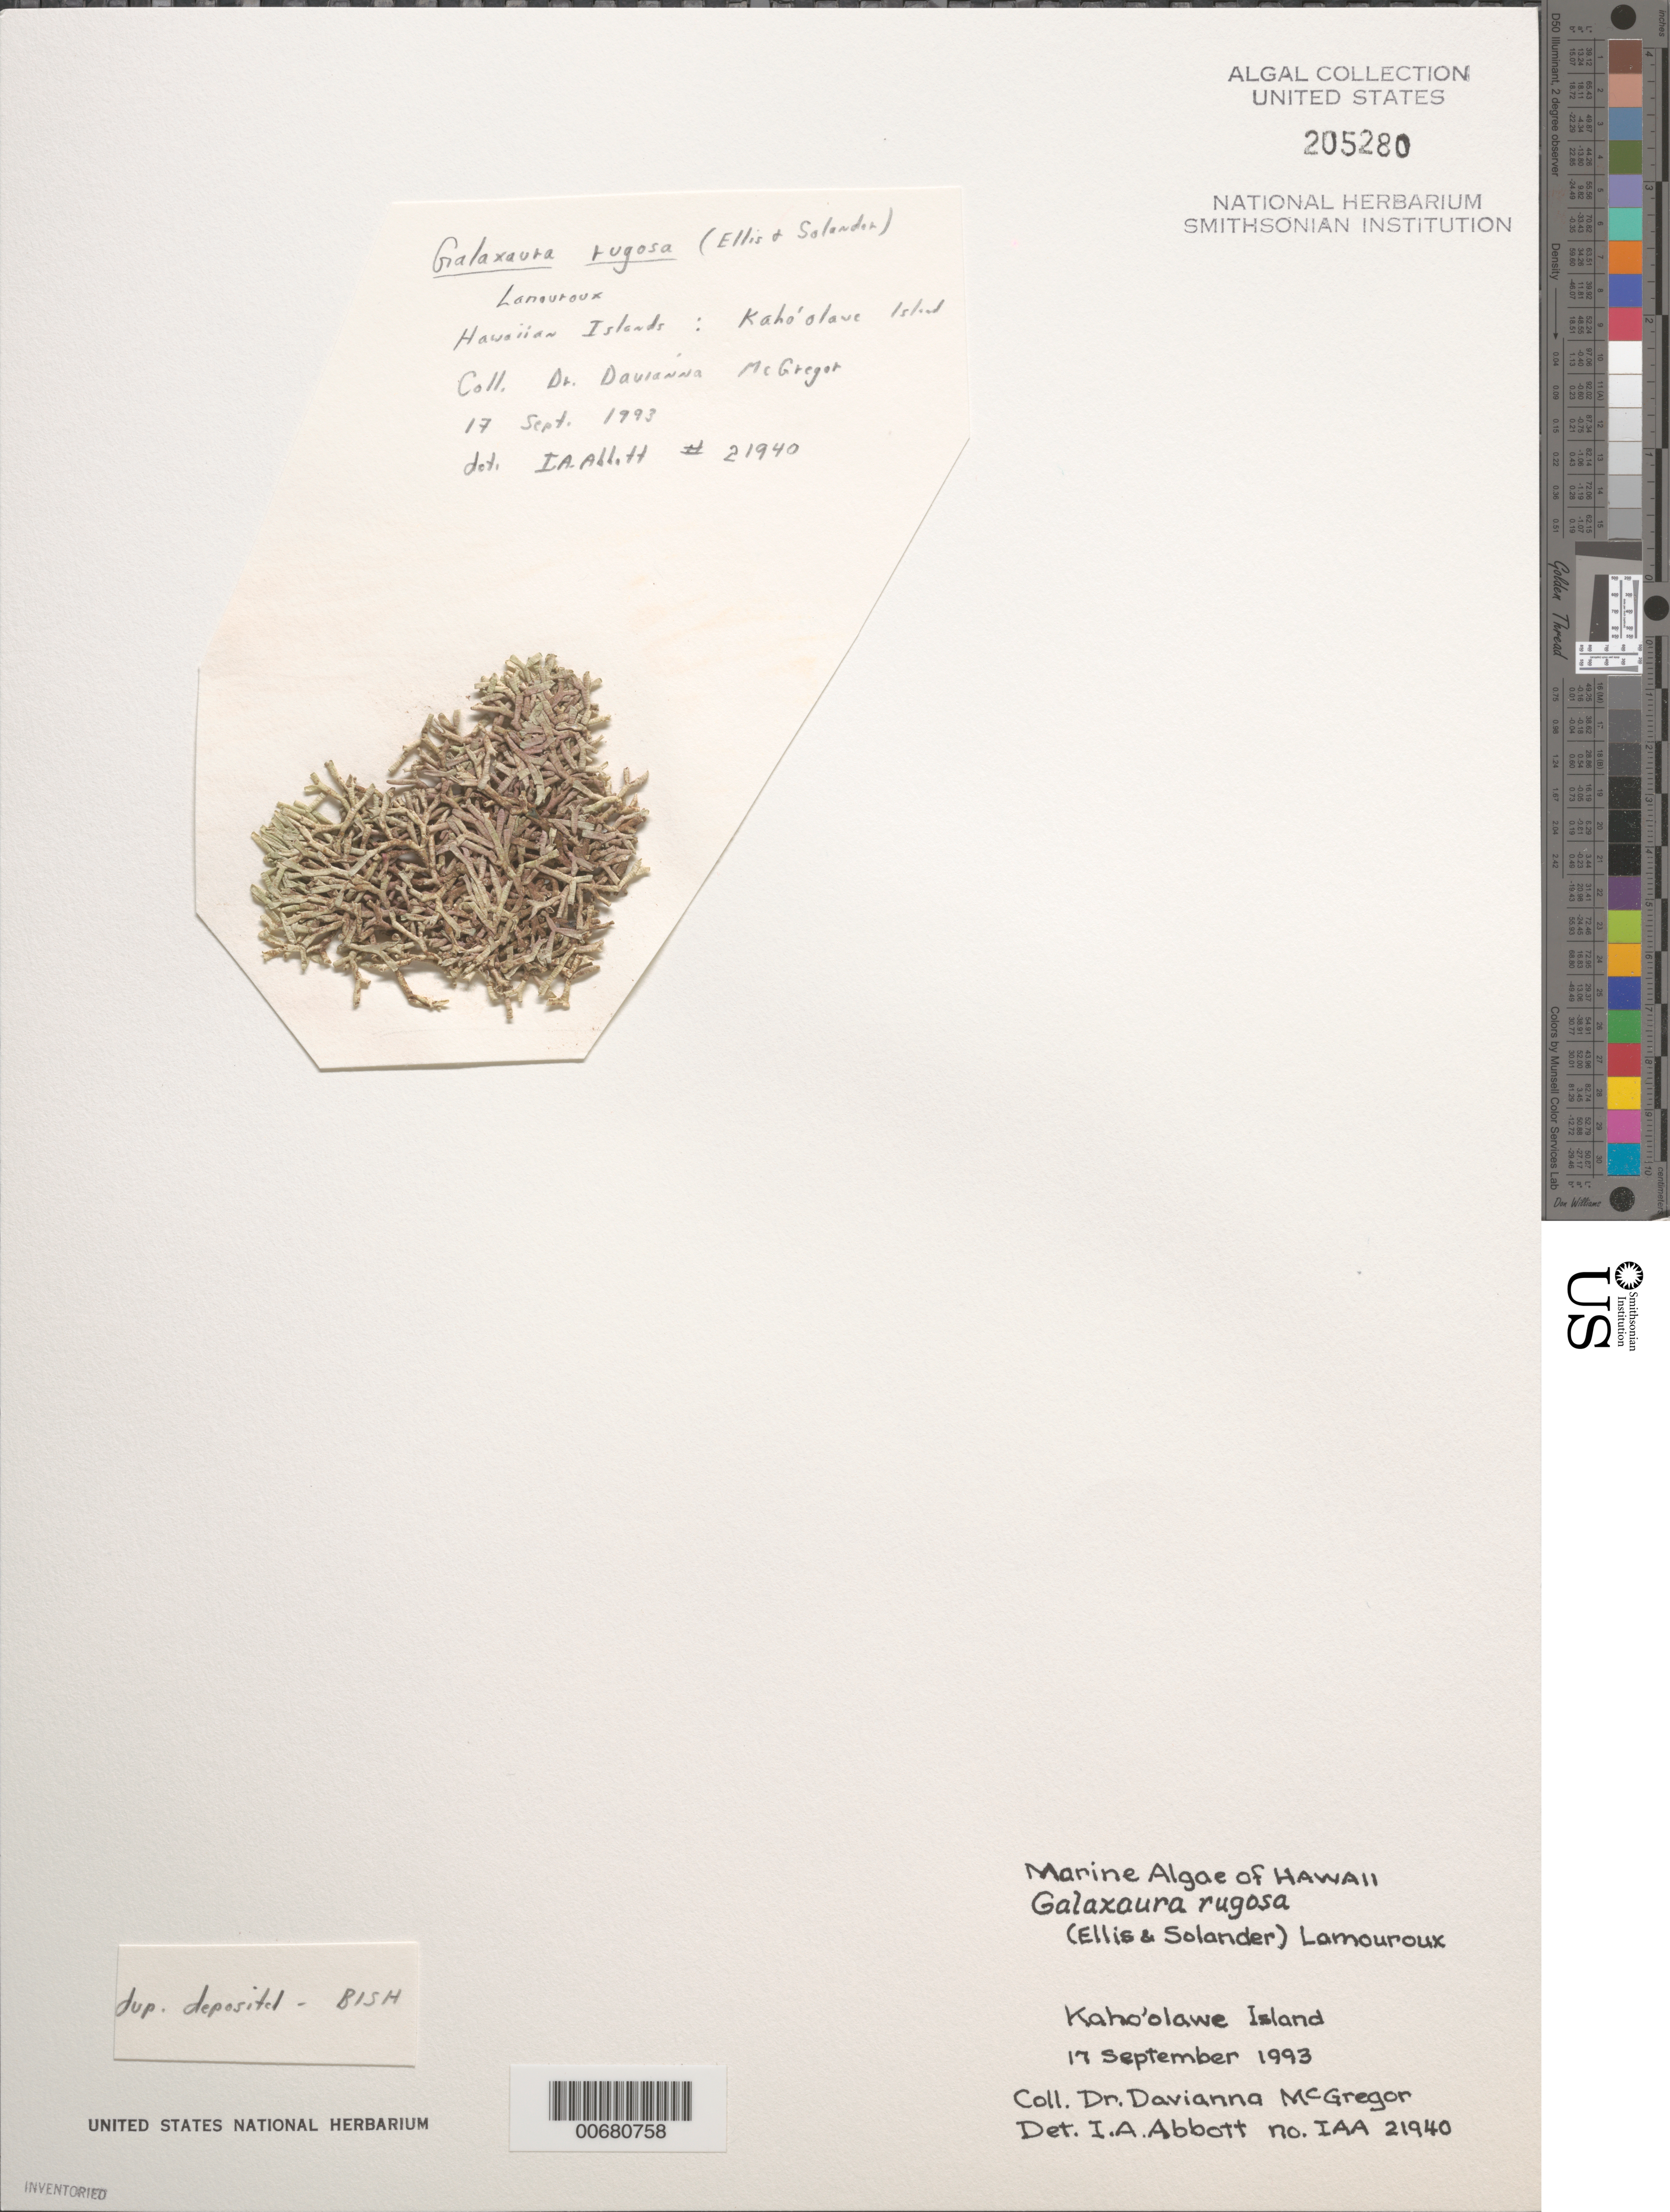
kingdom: Plantae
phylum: Rhodophyta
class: Florideophyceae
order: Nemaliales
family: Galaxauraceae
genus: Galaxaura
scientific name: Galaxaura rugosa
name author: (Ellis & Sol.) J.V.Lamouroux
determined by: Abbott, Isabella A.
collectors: D. McGregor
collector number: IAA 21940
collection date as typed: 17 Sep 1993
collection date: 1993-09-17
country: United States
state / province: Hawaii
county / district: Maui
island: Kaho'olawe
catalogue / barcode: US 205280